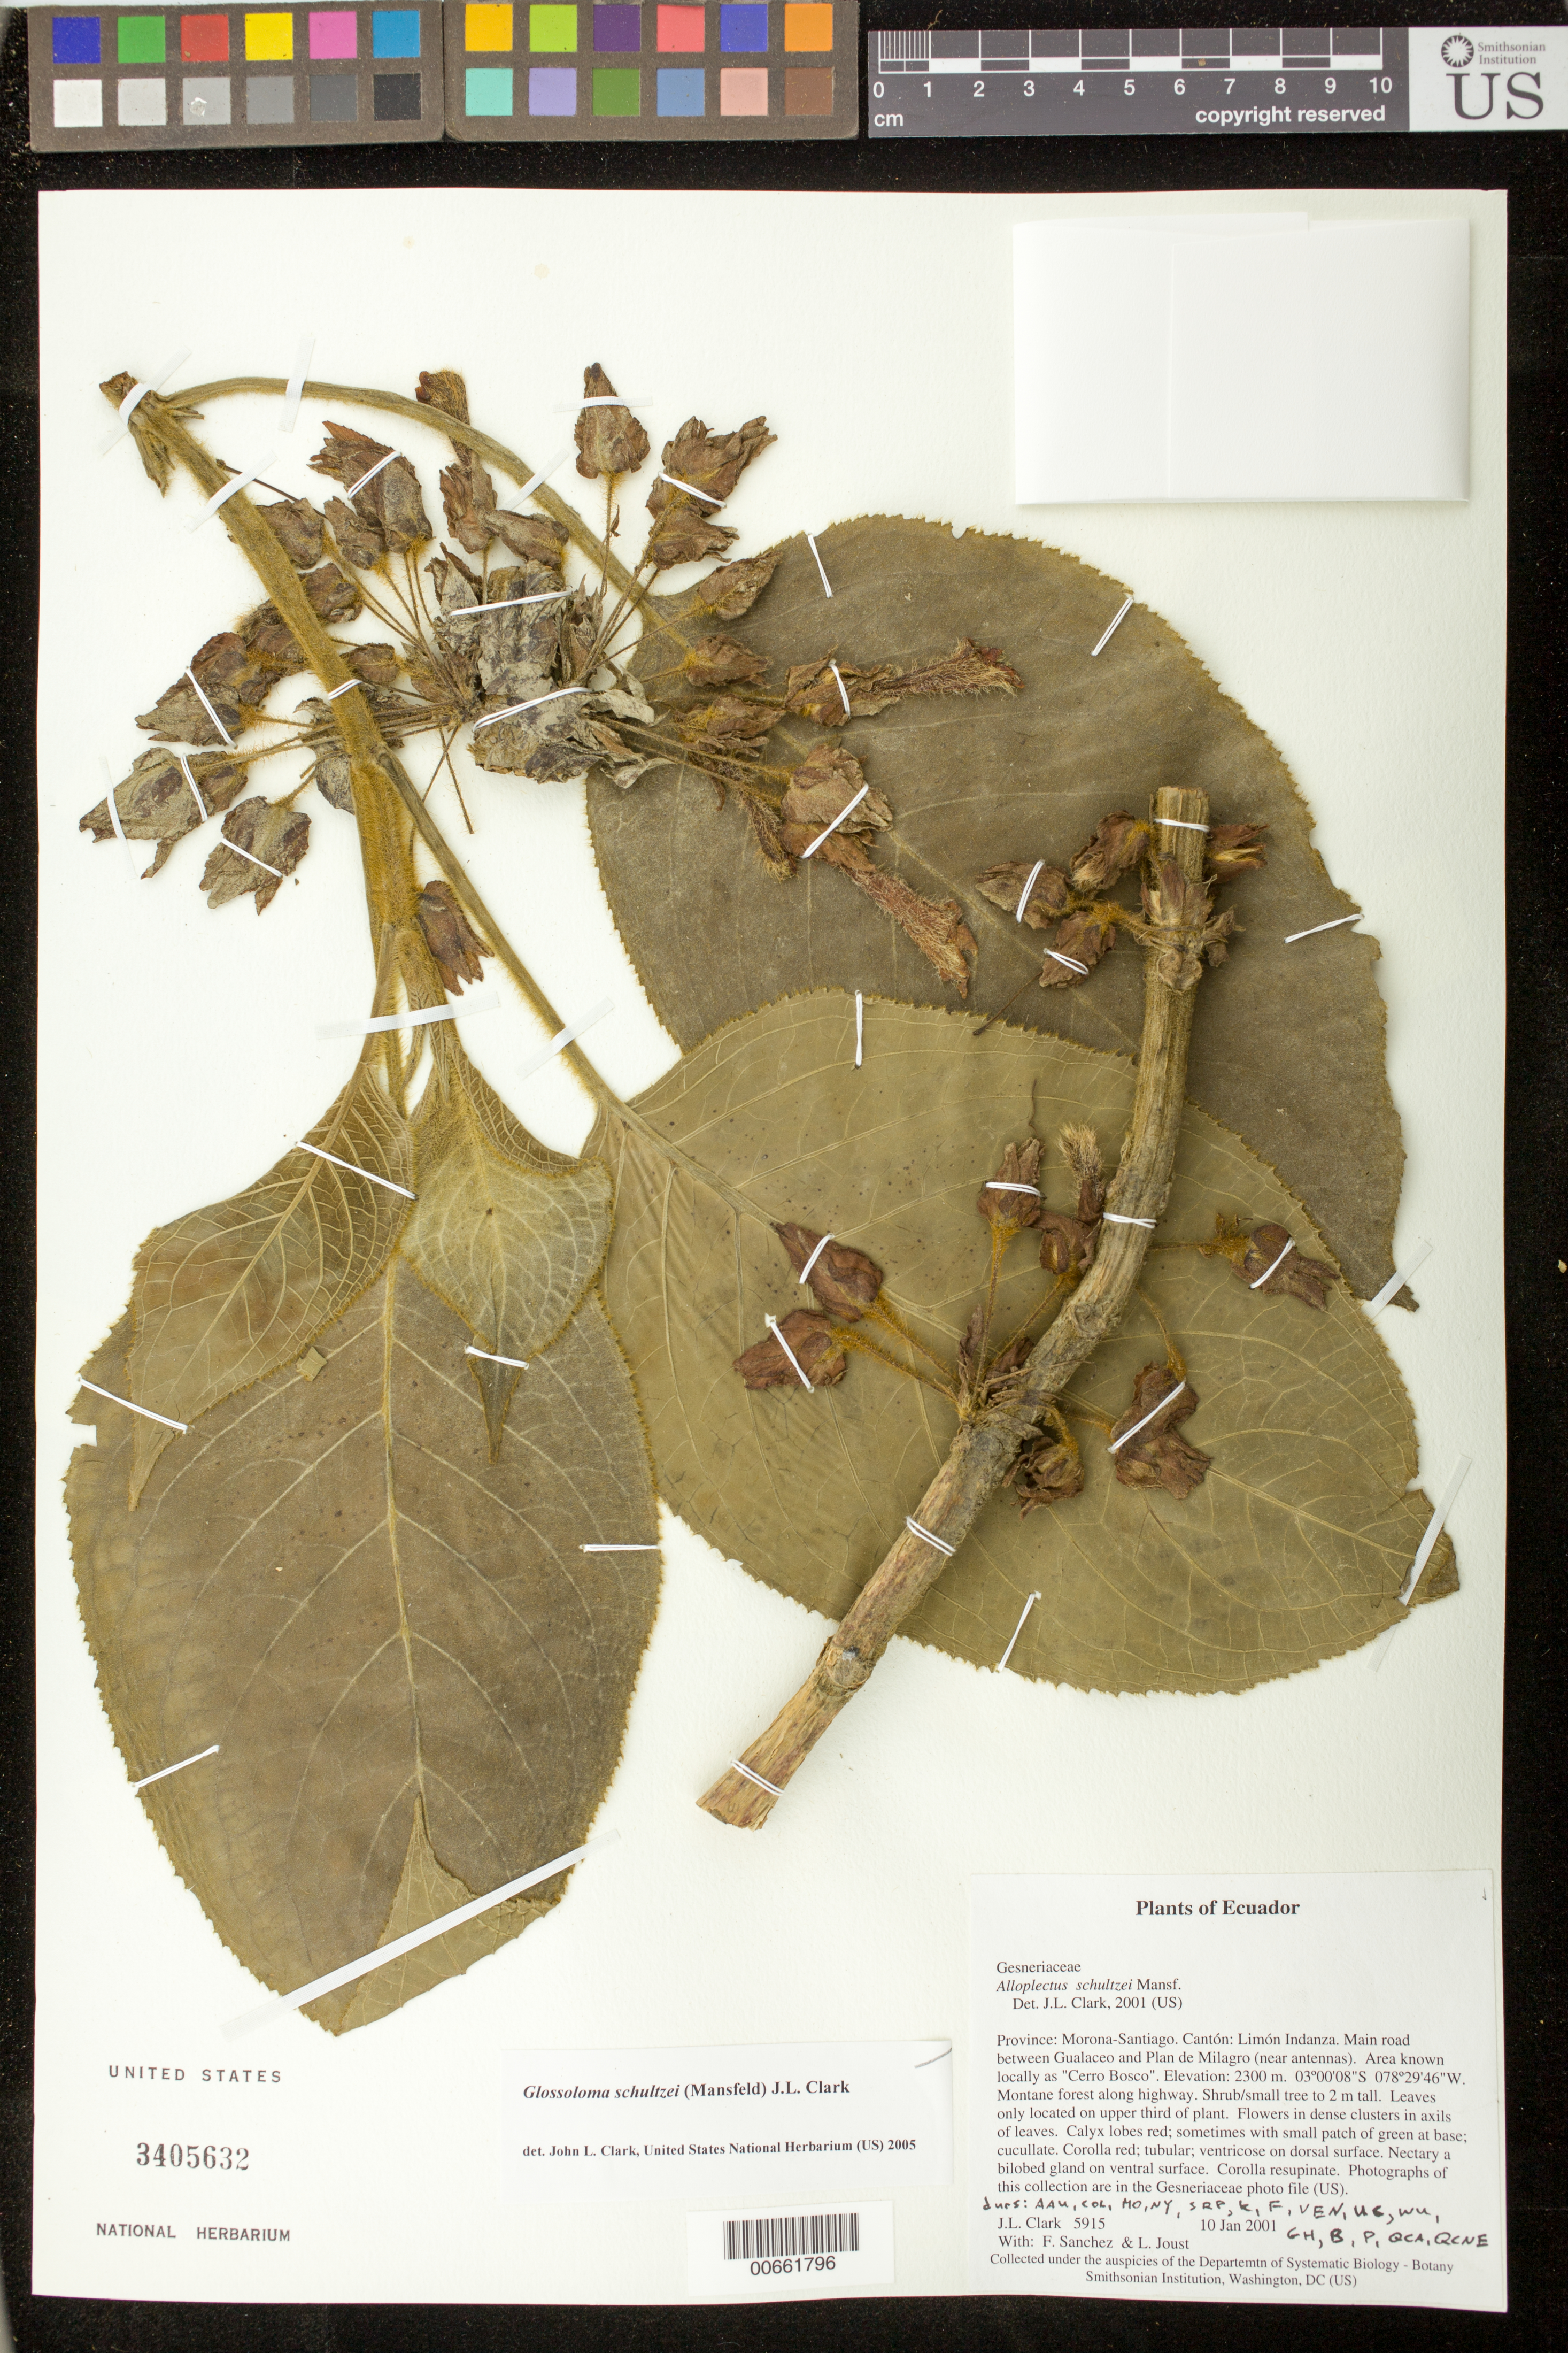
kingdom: Plantae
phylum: Tracheophyta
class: Magnoliopsida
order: Lamiales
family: Gesneriaceae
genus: Glossoloma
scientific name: Glossoloma schultzei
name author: (Mansf.) J.L. Clark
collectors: J. L. Clark, F. Sanchez & L. Joust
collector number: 5915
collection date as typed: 10 Jan 2001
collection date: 2001-01-10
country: Ecuador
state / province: Morona-Santiago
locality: Cantón: Limón Indanza; main road between Gualaceo and Plan de Milagro (near antenna), area known locally as "Cerro Bosco"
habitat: Montane forest along highway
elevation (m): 2300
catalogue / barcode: US 3405632